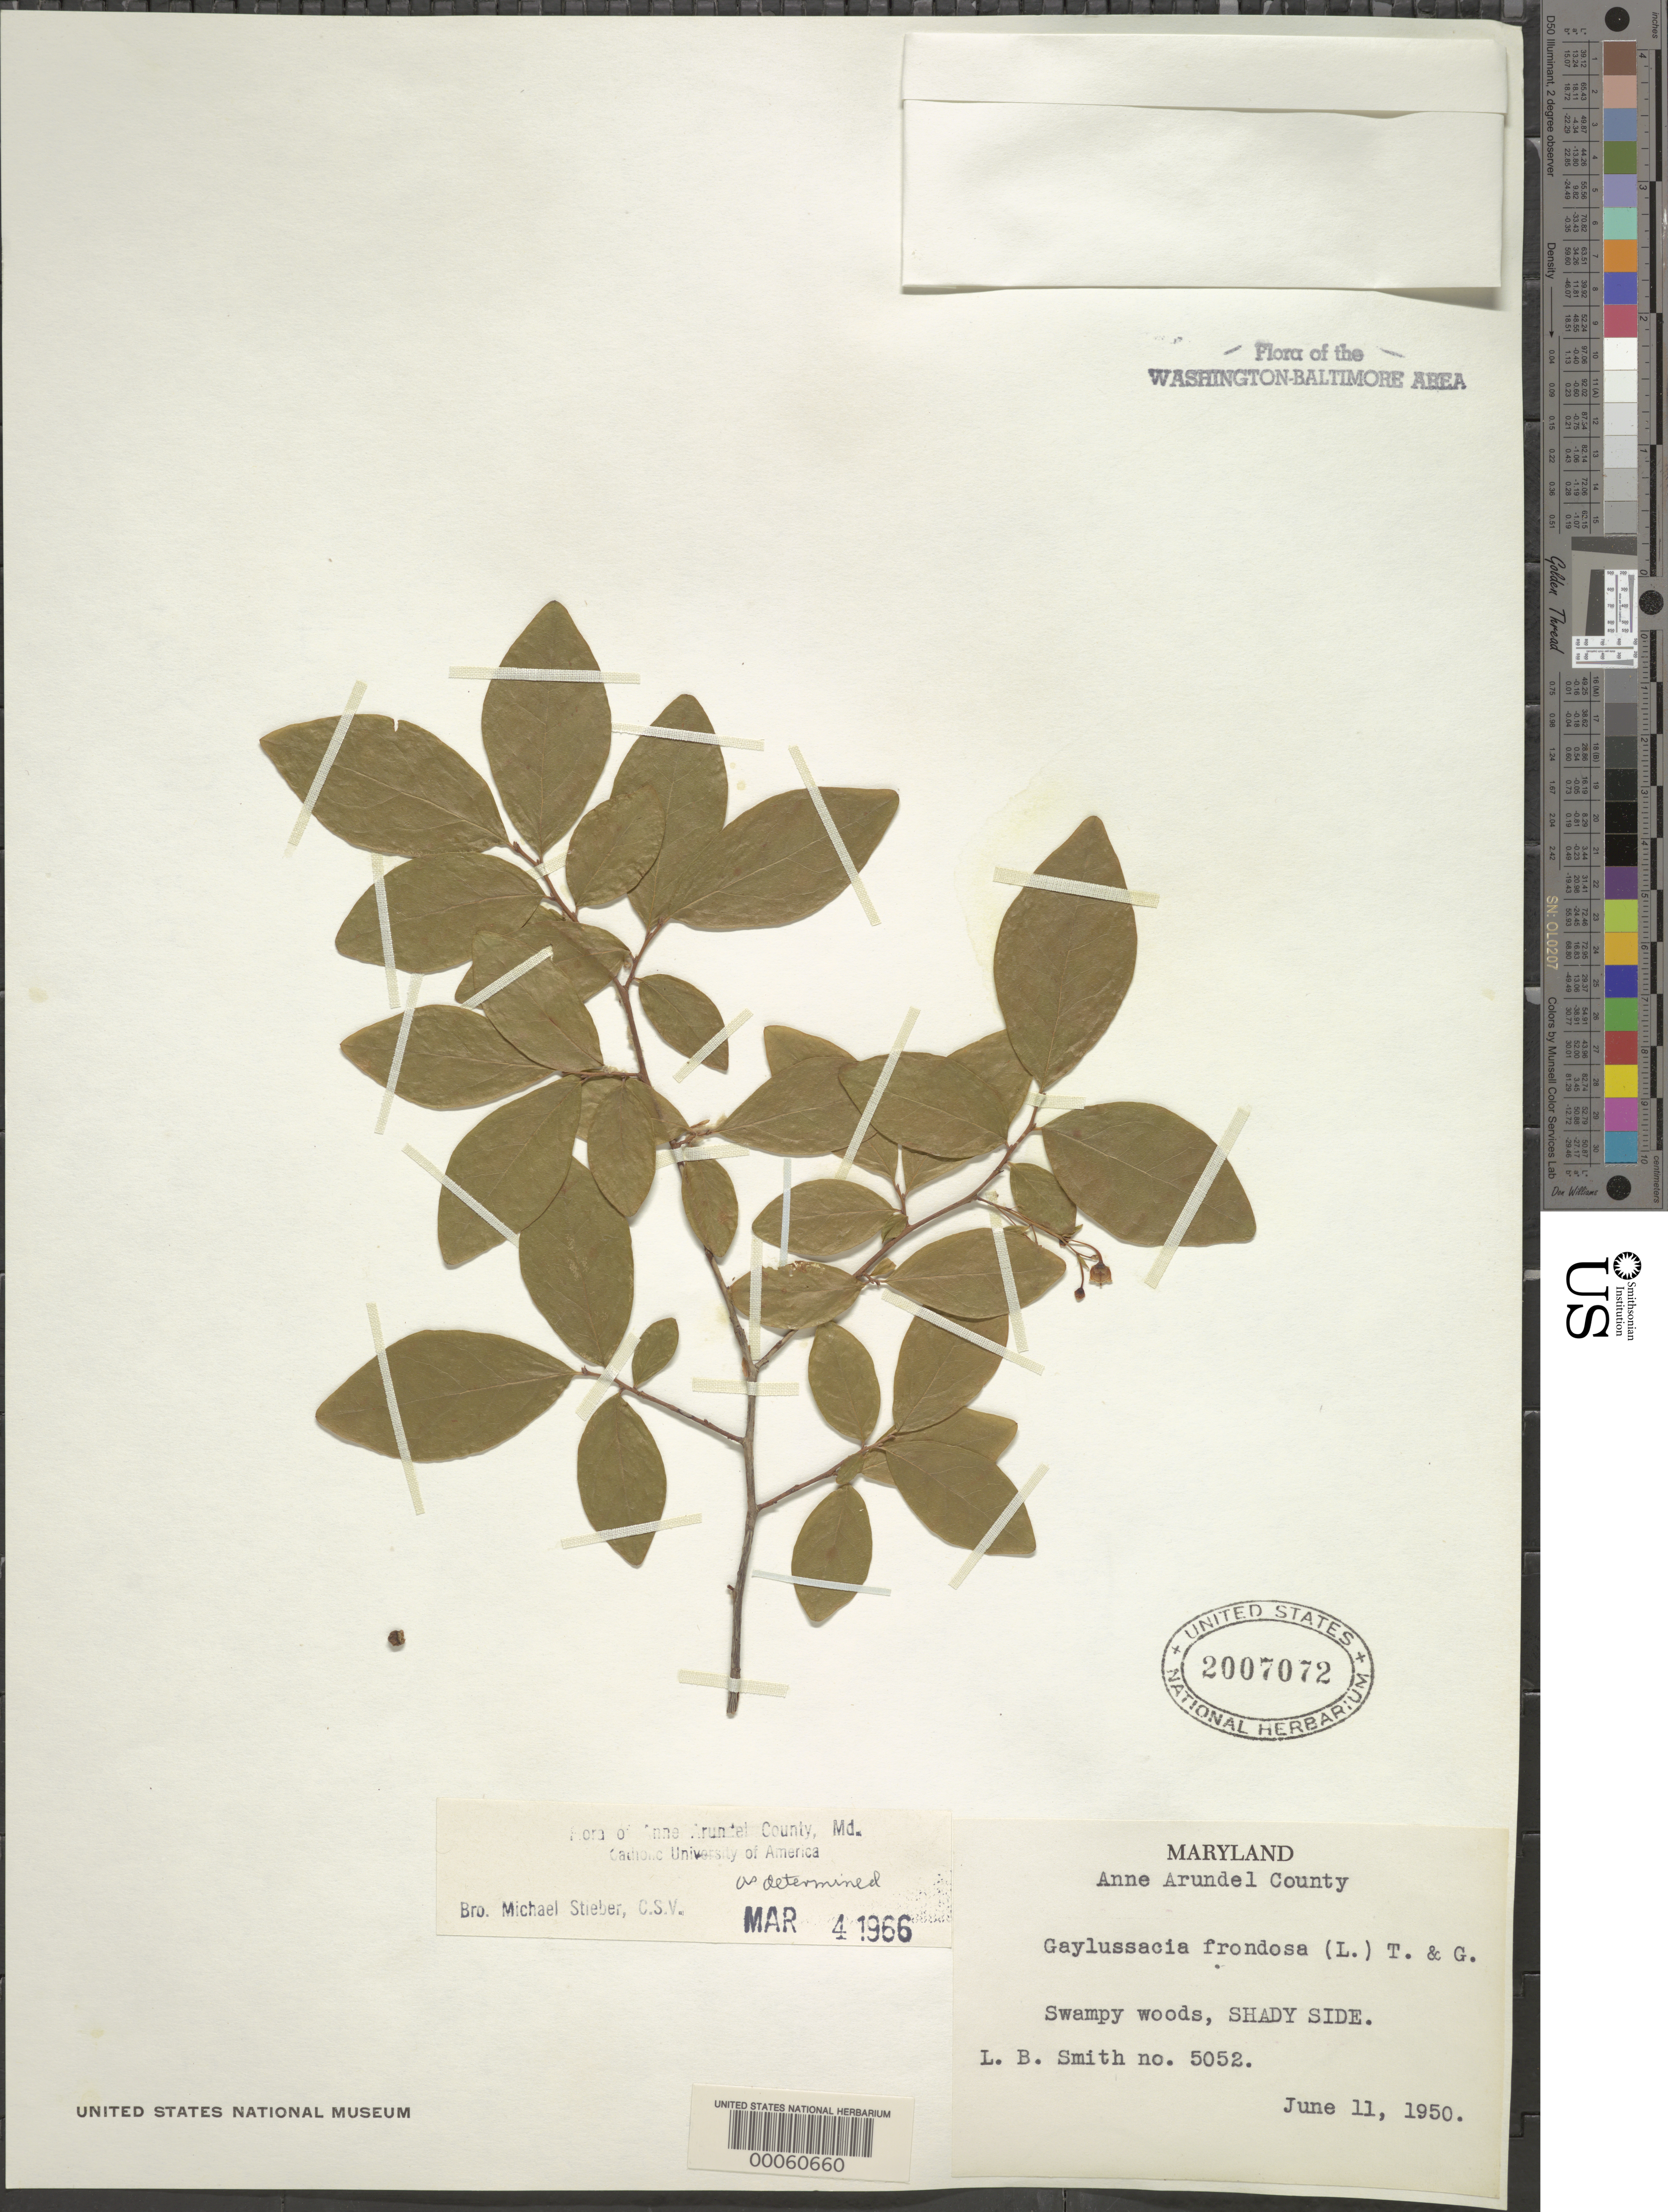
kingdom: Plantae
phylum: Tracheophyta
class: Magnoliopsida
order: Ericales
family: Ericaceae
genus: Gaylussacia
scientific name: Gaylussacia frondosa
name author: (L.) Torr. & A. Gray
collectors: L. Smith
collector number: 5052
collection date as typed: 11 Jun 1950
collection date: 1950-06-11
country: United States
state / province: Maryland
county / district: Anne Arundel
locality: Shady Side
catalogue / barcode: US 2007072